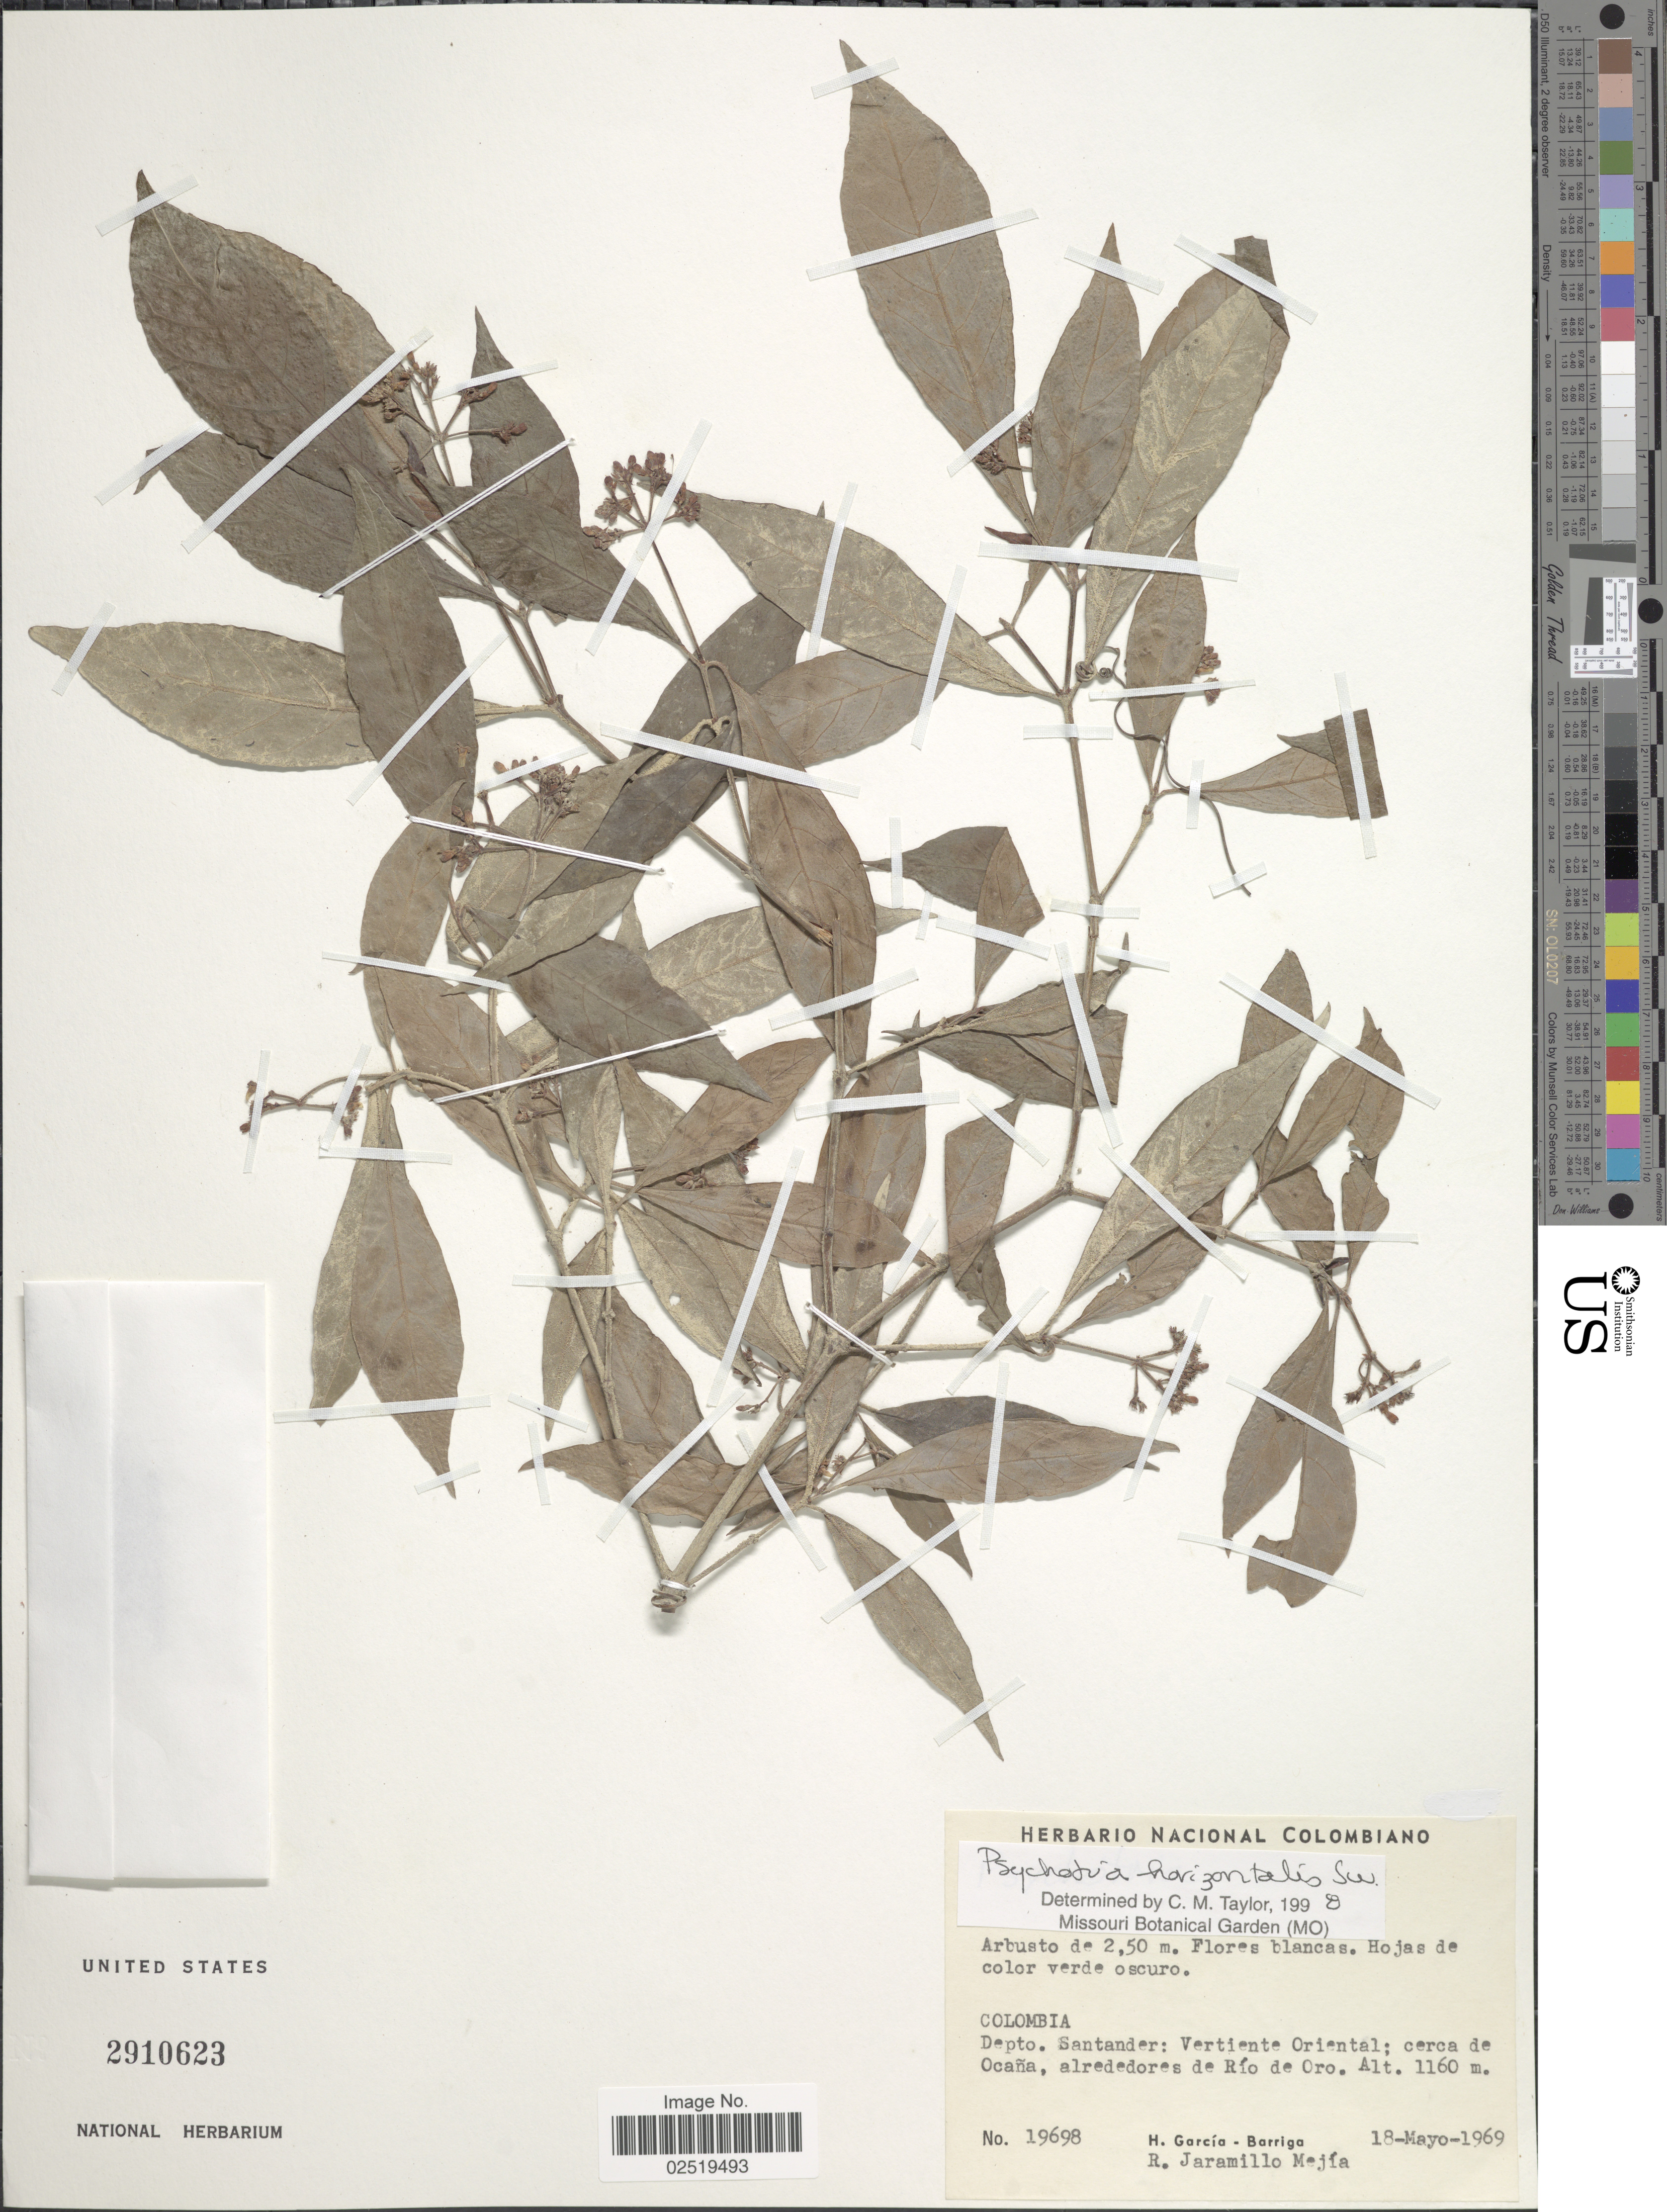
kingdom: Plantae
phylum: Tracheophyta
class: Magnoliopsida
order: Gentianales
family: Rubiaceae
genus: Psychotria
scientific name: Psychotria horizontalis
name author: Sw.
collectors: H. García Barriga & R. Jaramillo M.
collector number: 19698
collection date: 1969-05-18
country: Colombia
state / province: Santander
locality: Vertiente Oriental; cerca de Ocana, alrededores de Rio de Oro.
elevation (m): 1160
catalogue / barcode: US 2910623